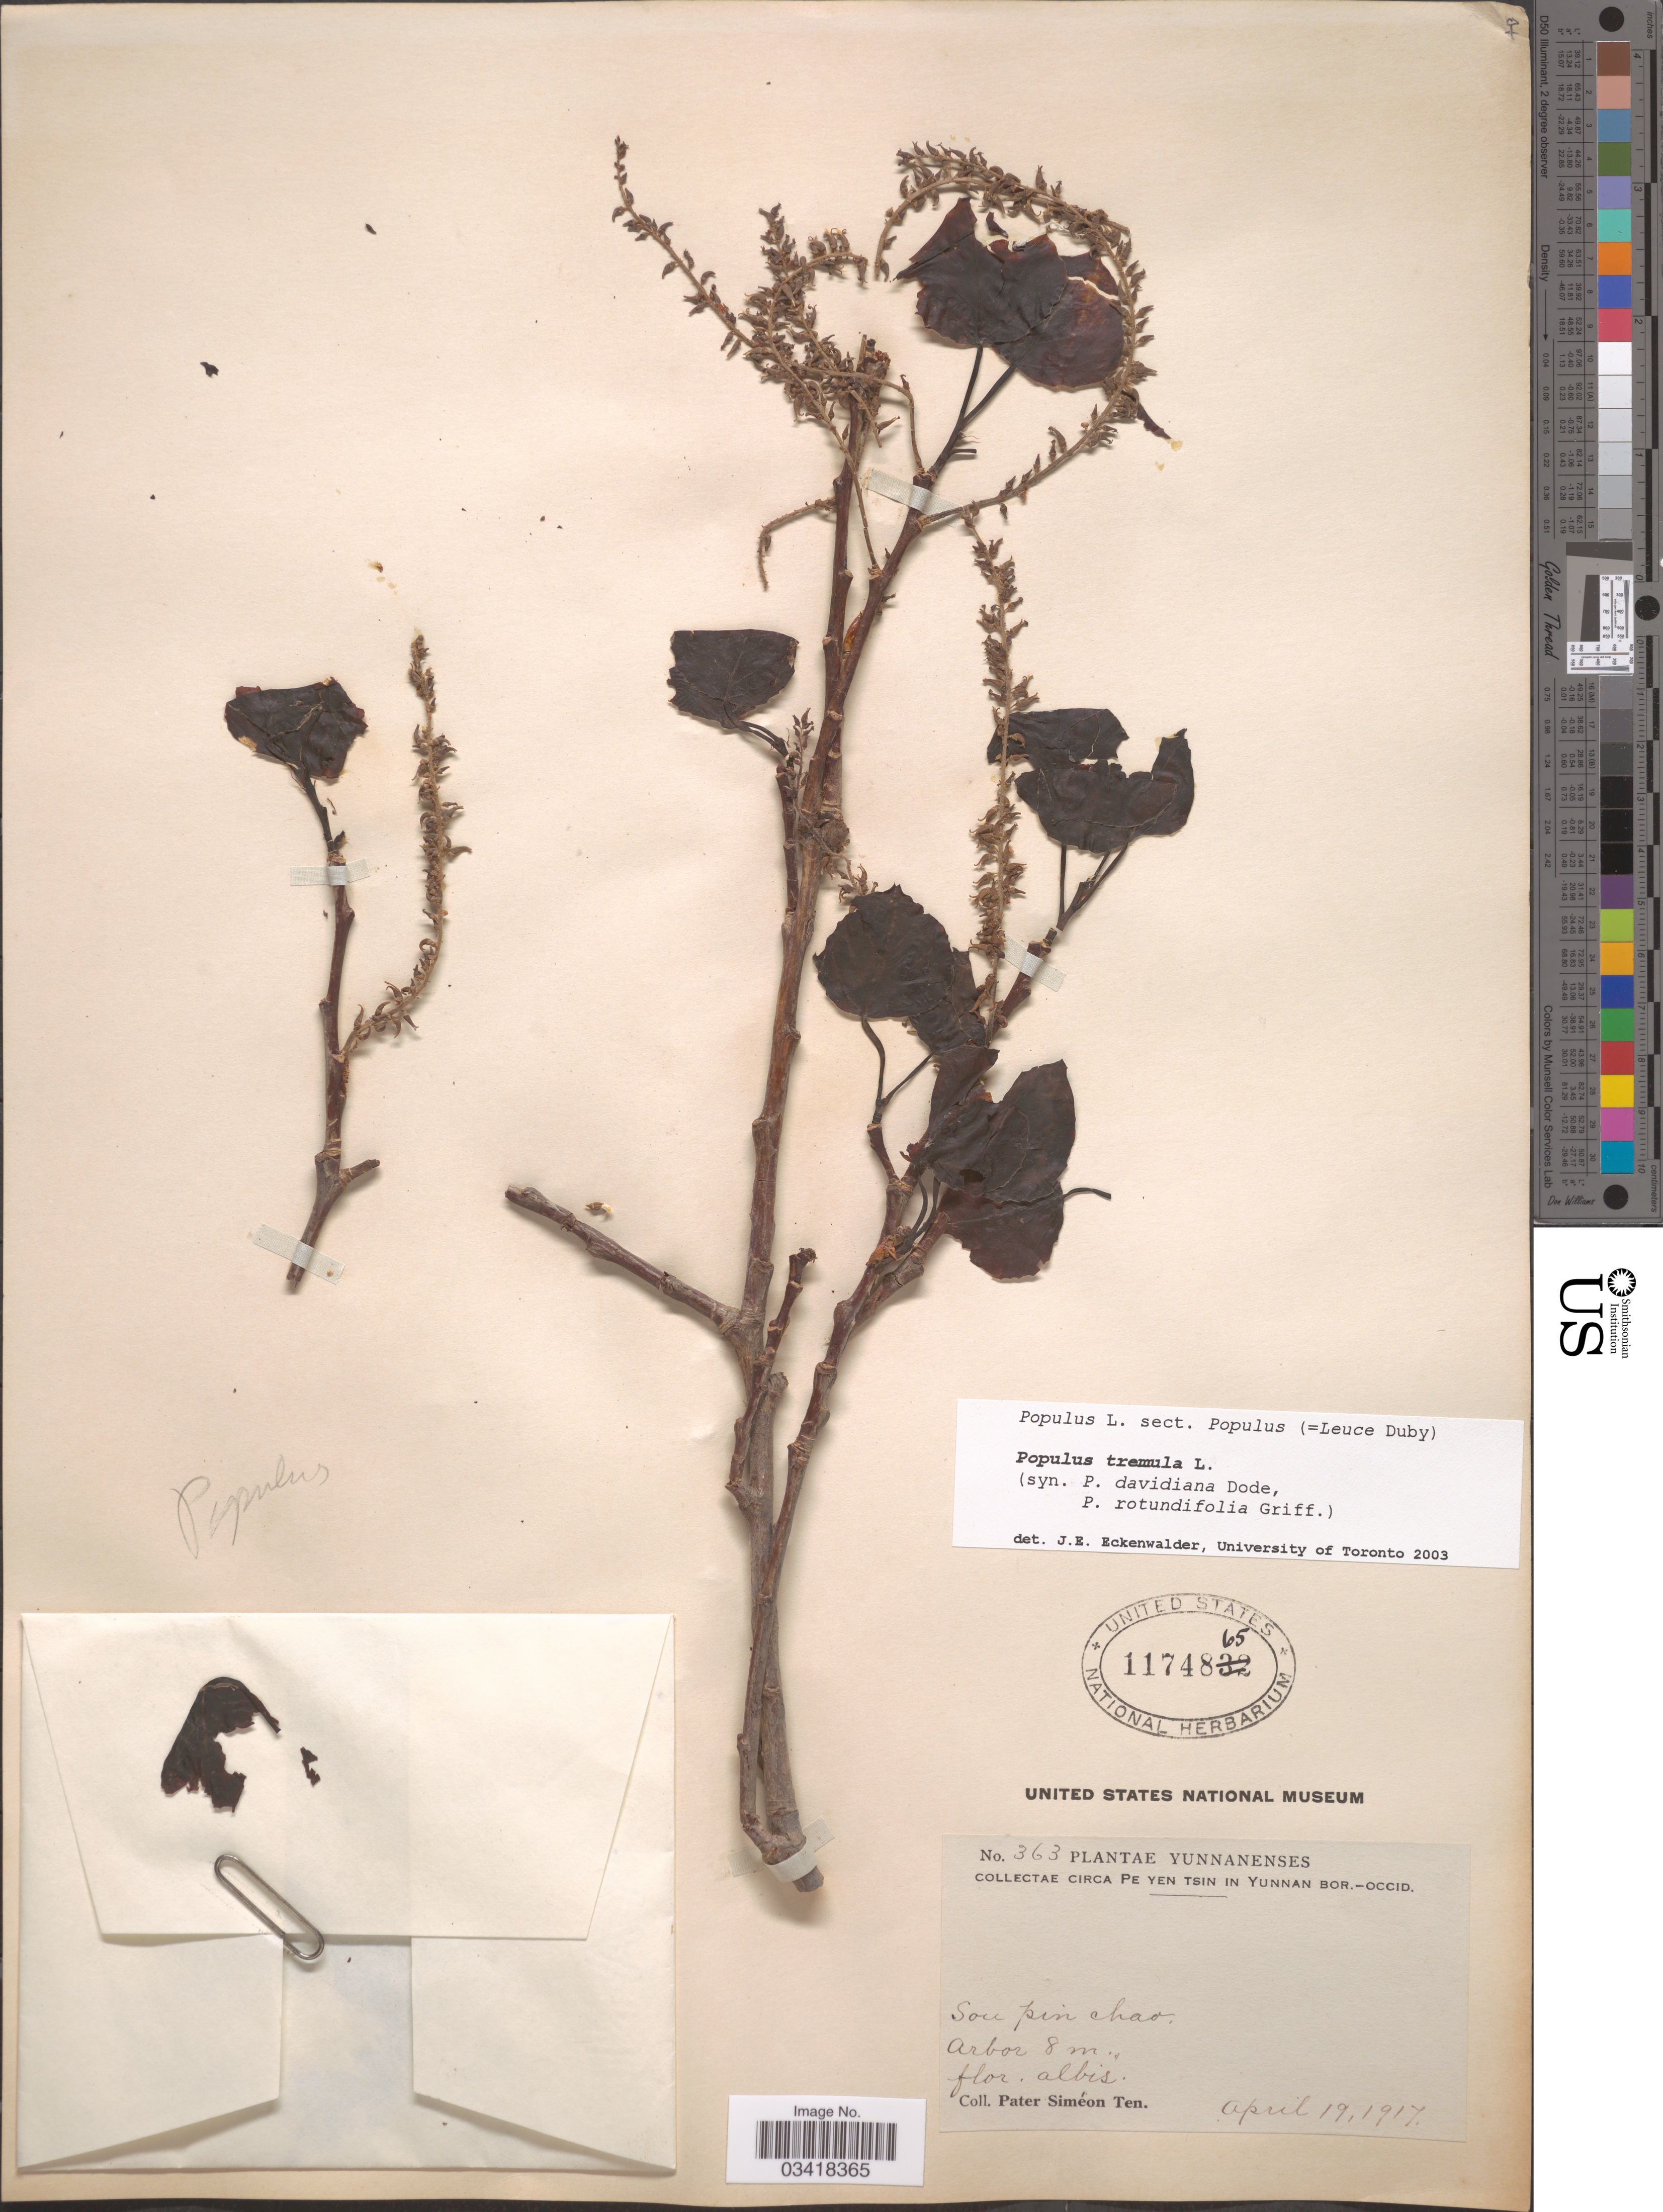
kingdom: Plantae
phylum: Tracheophyta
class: Magnoliopsida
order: Malpighiales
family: Salicaceae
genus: Populus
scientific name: Populus tremula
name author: L.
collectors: P. S. Ten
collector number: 363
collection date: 1917-04-19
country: China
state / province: Yunnan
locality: Circa de Pe Yen Tsin in Yunnan. Sou pin chao.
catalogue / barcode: US 1174865